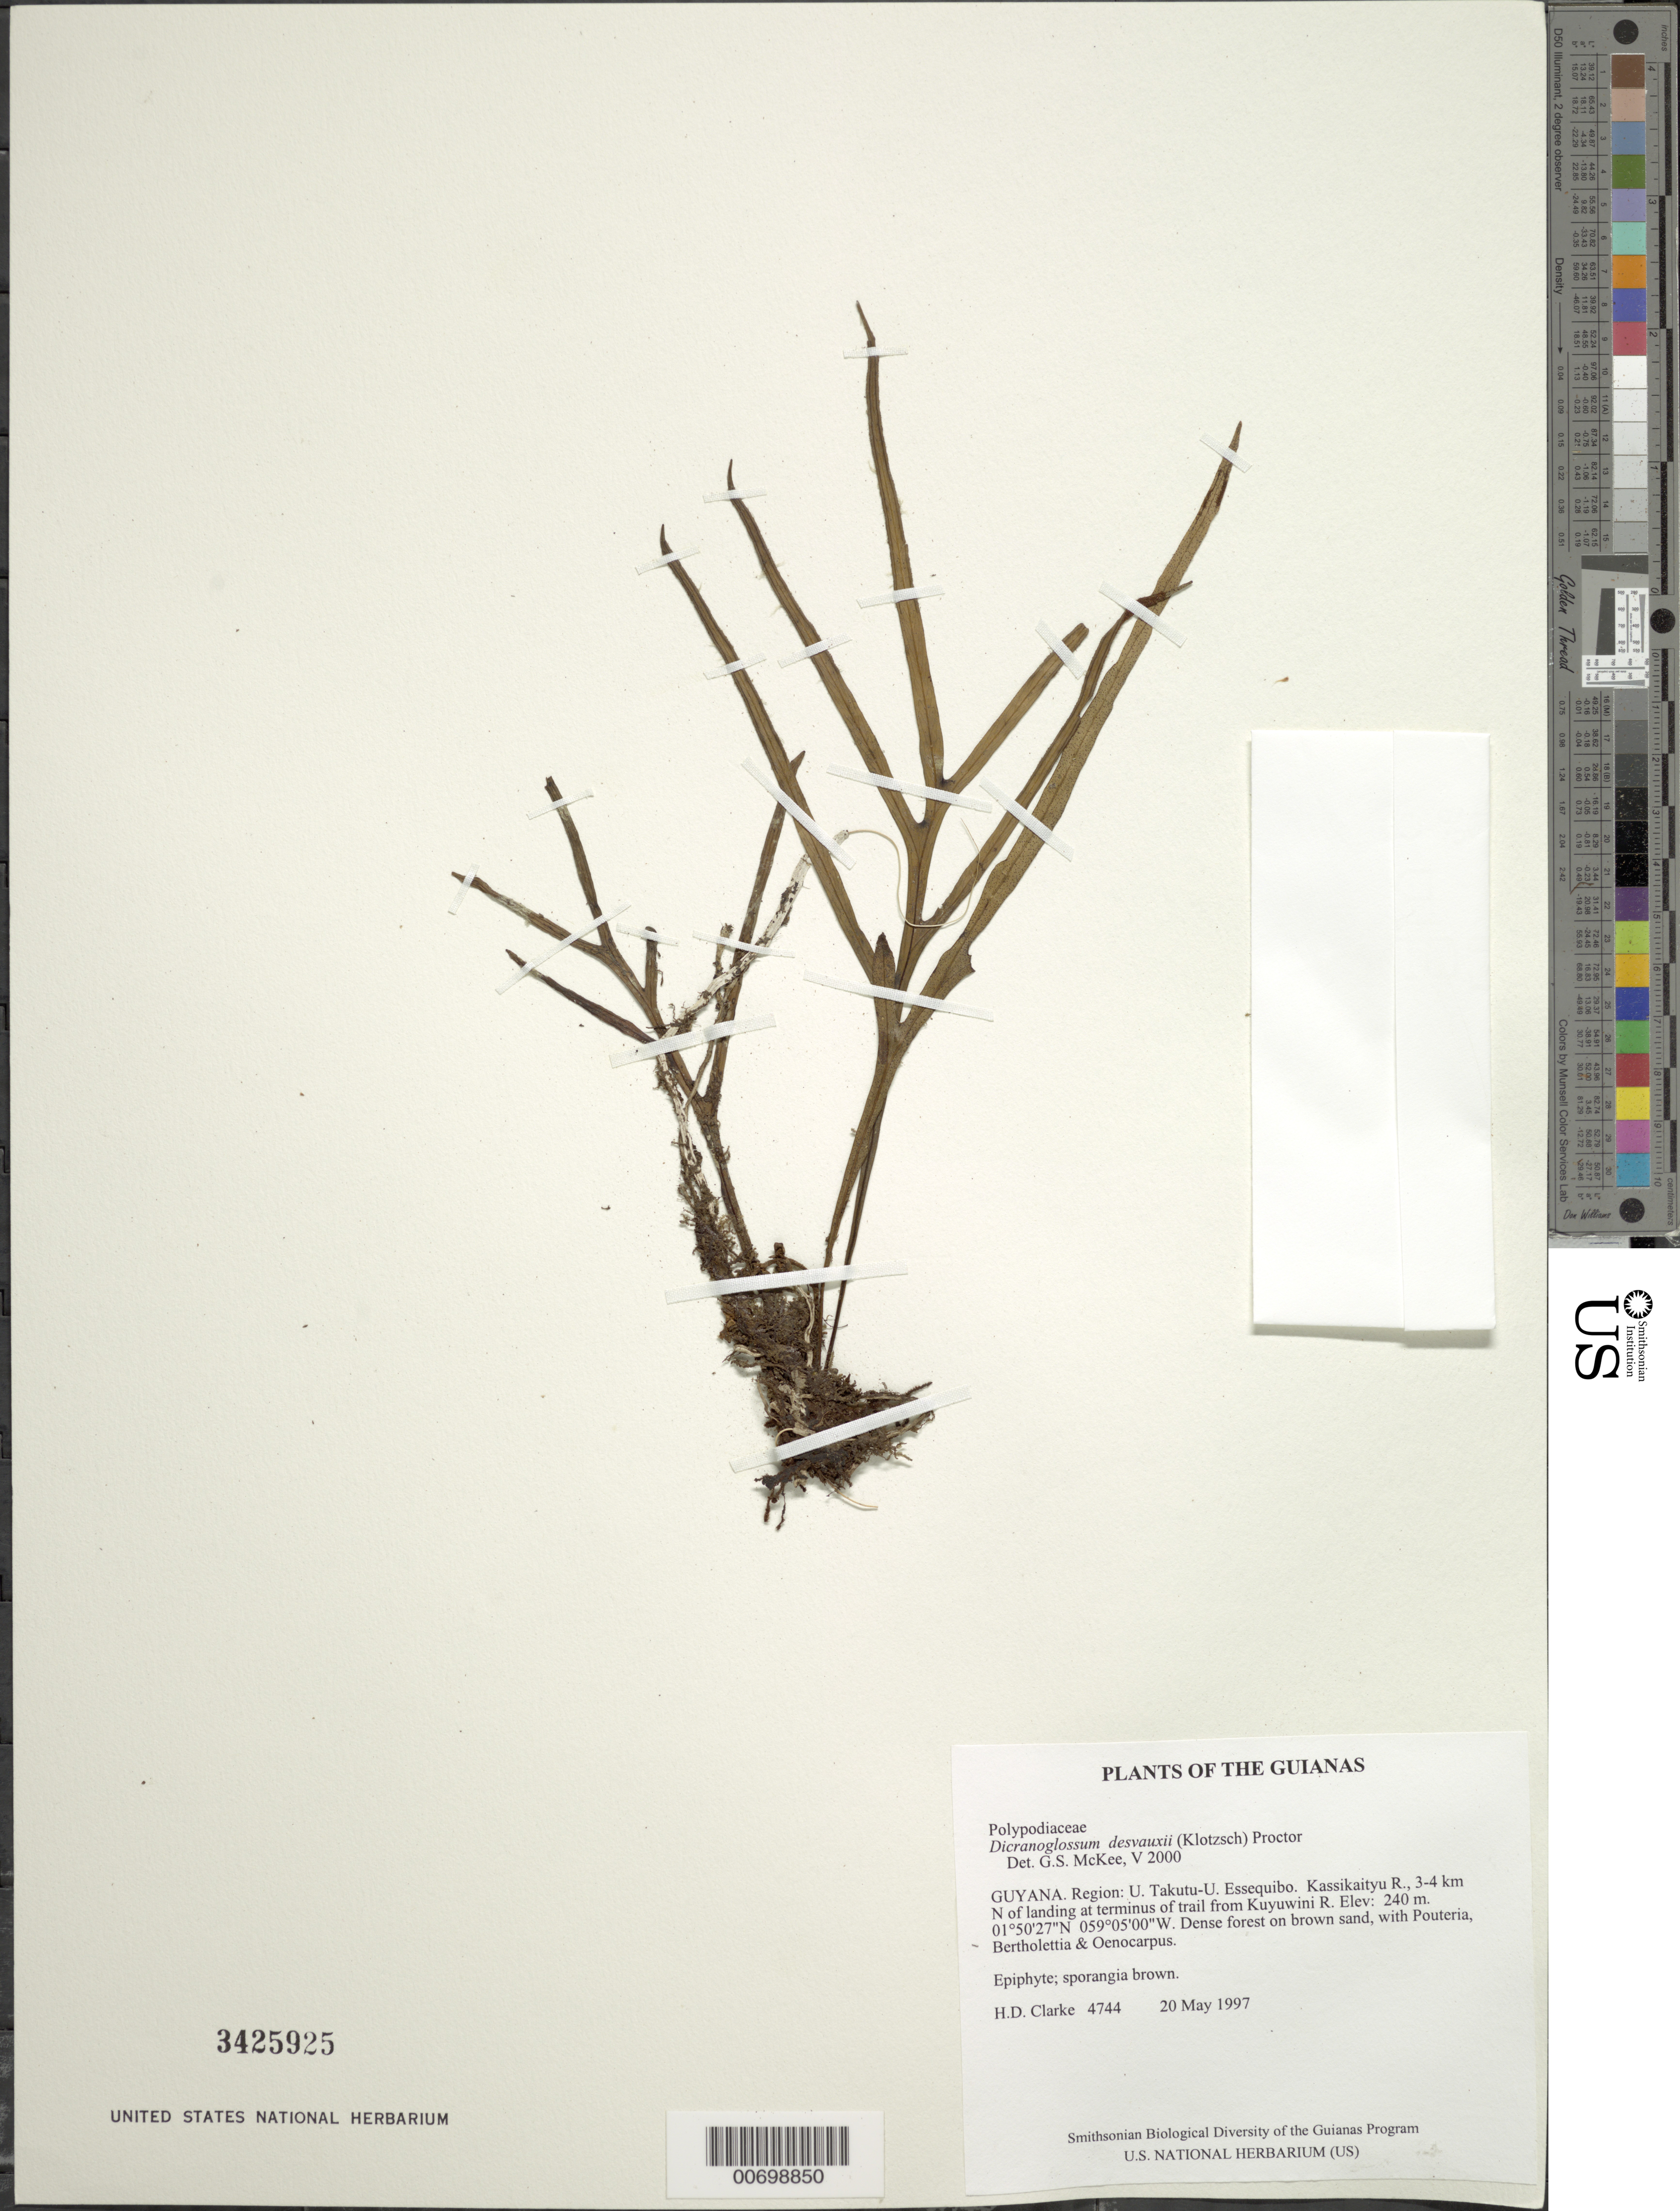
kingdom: Plantae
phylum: Tracheophyta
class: Polypodiopsida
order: Polypodiales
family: Polypodiaceae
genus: Pleopeltis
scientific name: Pleopeltis desvauxii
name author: (Klotzsch) Salino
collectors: H. D. Clarke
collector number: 4744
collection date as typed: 20 May 1997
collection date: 1997-05-20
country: Guyana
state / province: U. Takutu-U. Essequibo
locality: Kassikaityu R., 3-4 km N of landing at terminus of trail from Kuyuwini R.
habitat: Dense forest on brown sand, with Pouteria, Bertholettia & Oenocarpus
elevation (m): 240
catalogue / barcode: US 3425925